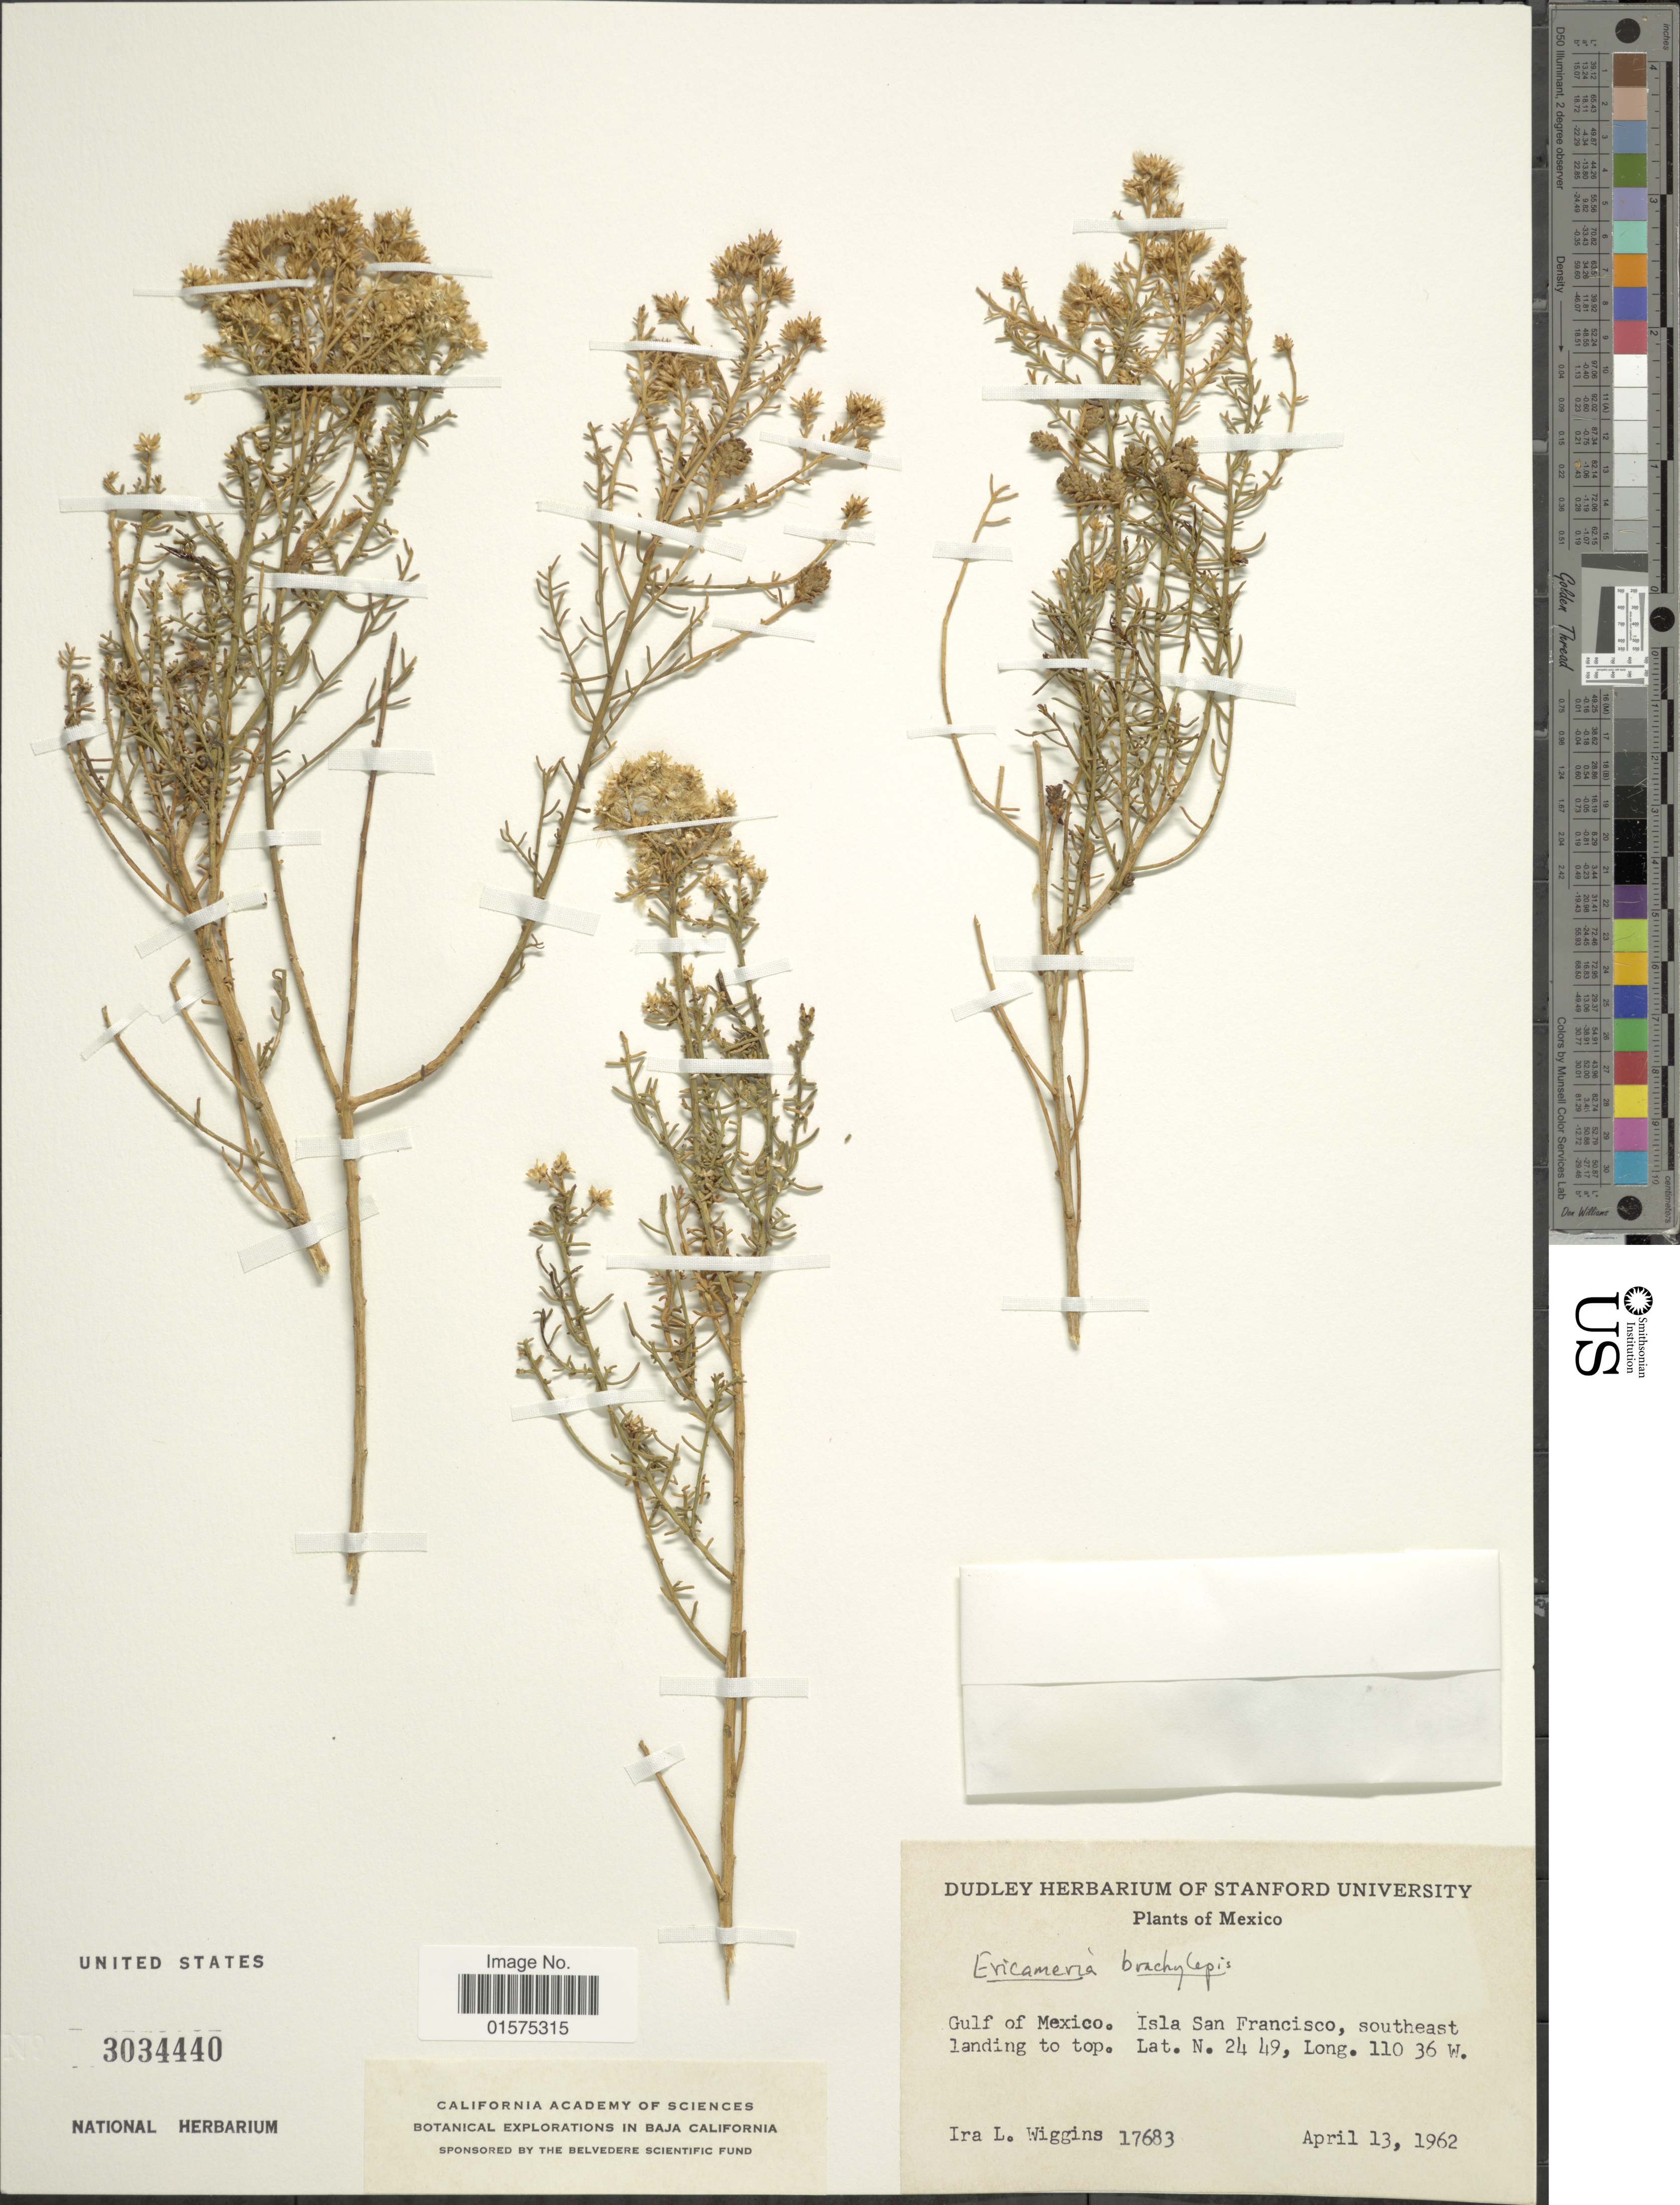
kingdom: Plantae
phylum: Tracheophyta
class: Magnoliopsida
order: Asterales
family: Asteraceae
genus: Ericameria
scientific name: Ericameria brachylepis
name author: (A. Gray) H.M. Hall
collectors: I. L. Wiggins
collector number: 17863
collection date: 1962-04-13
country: Mexico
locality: Gulf of Mexico. Isla San Francisco, southeast landing to top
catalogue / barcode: US 3034440